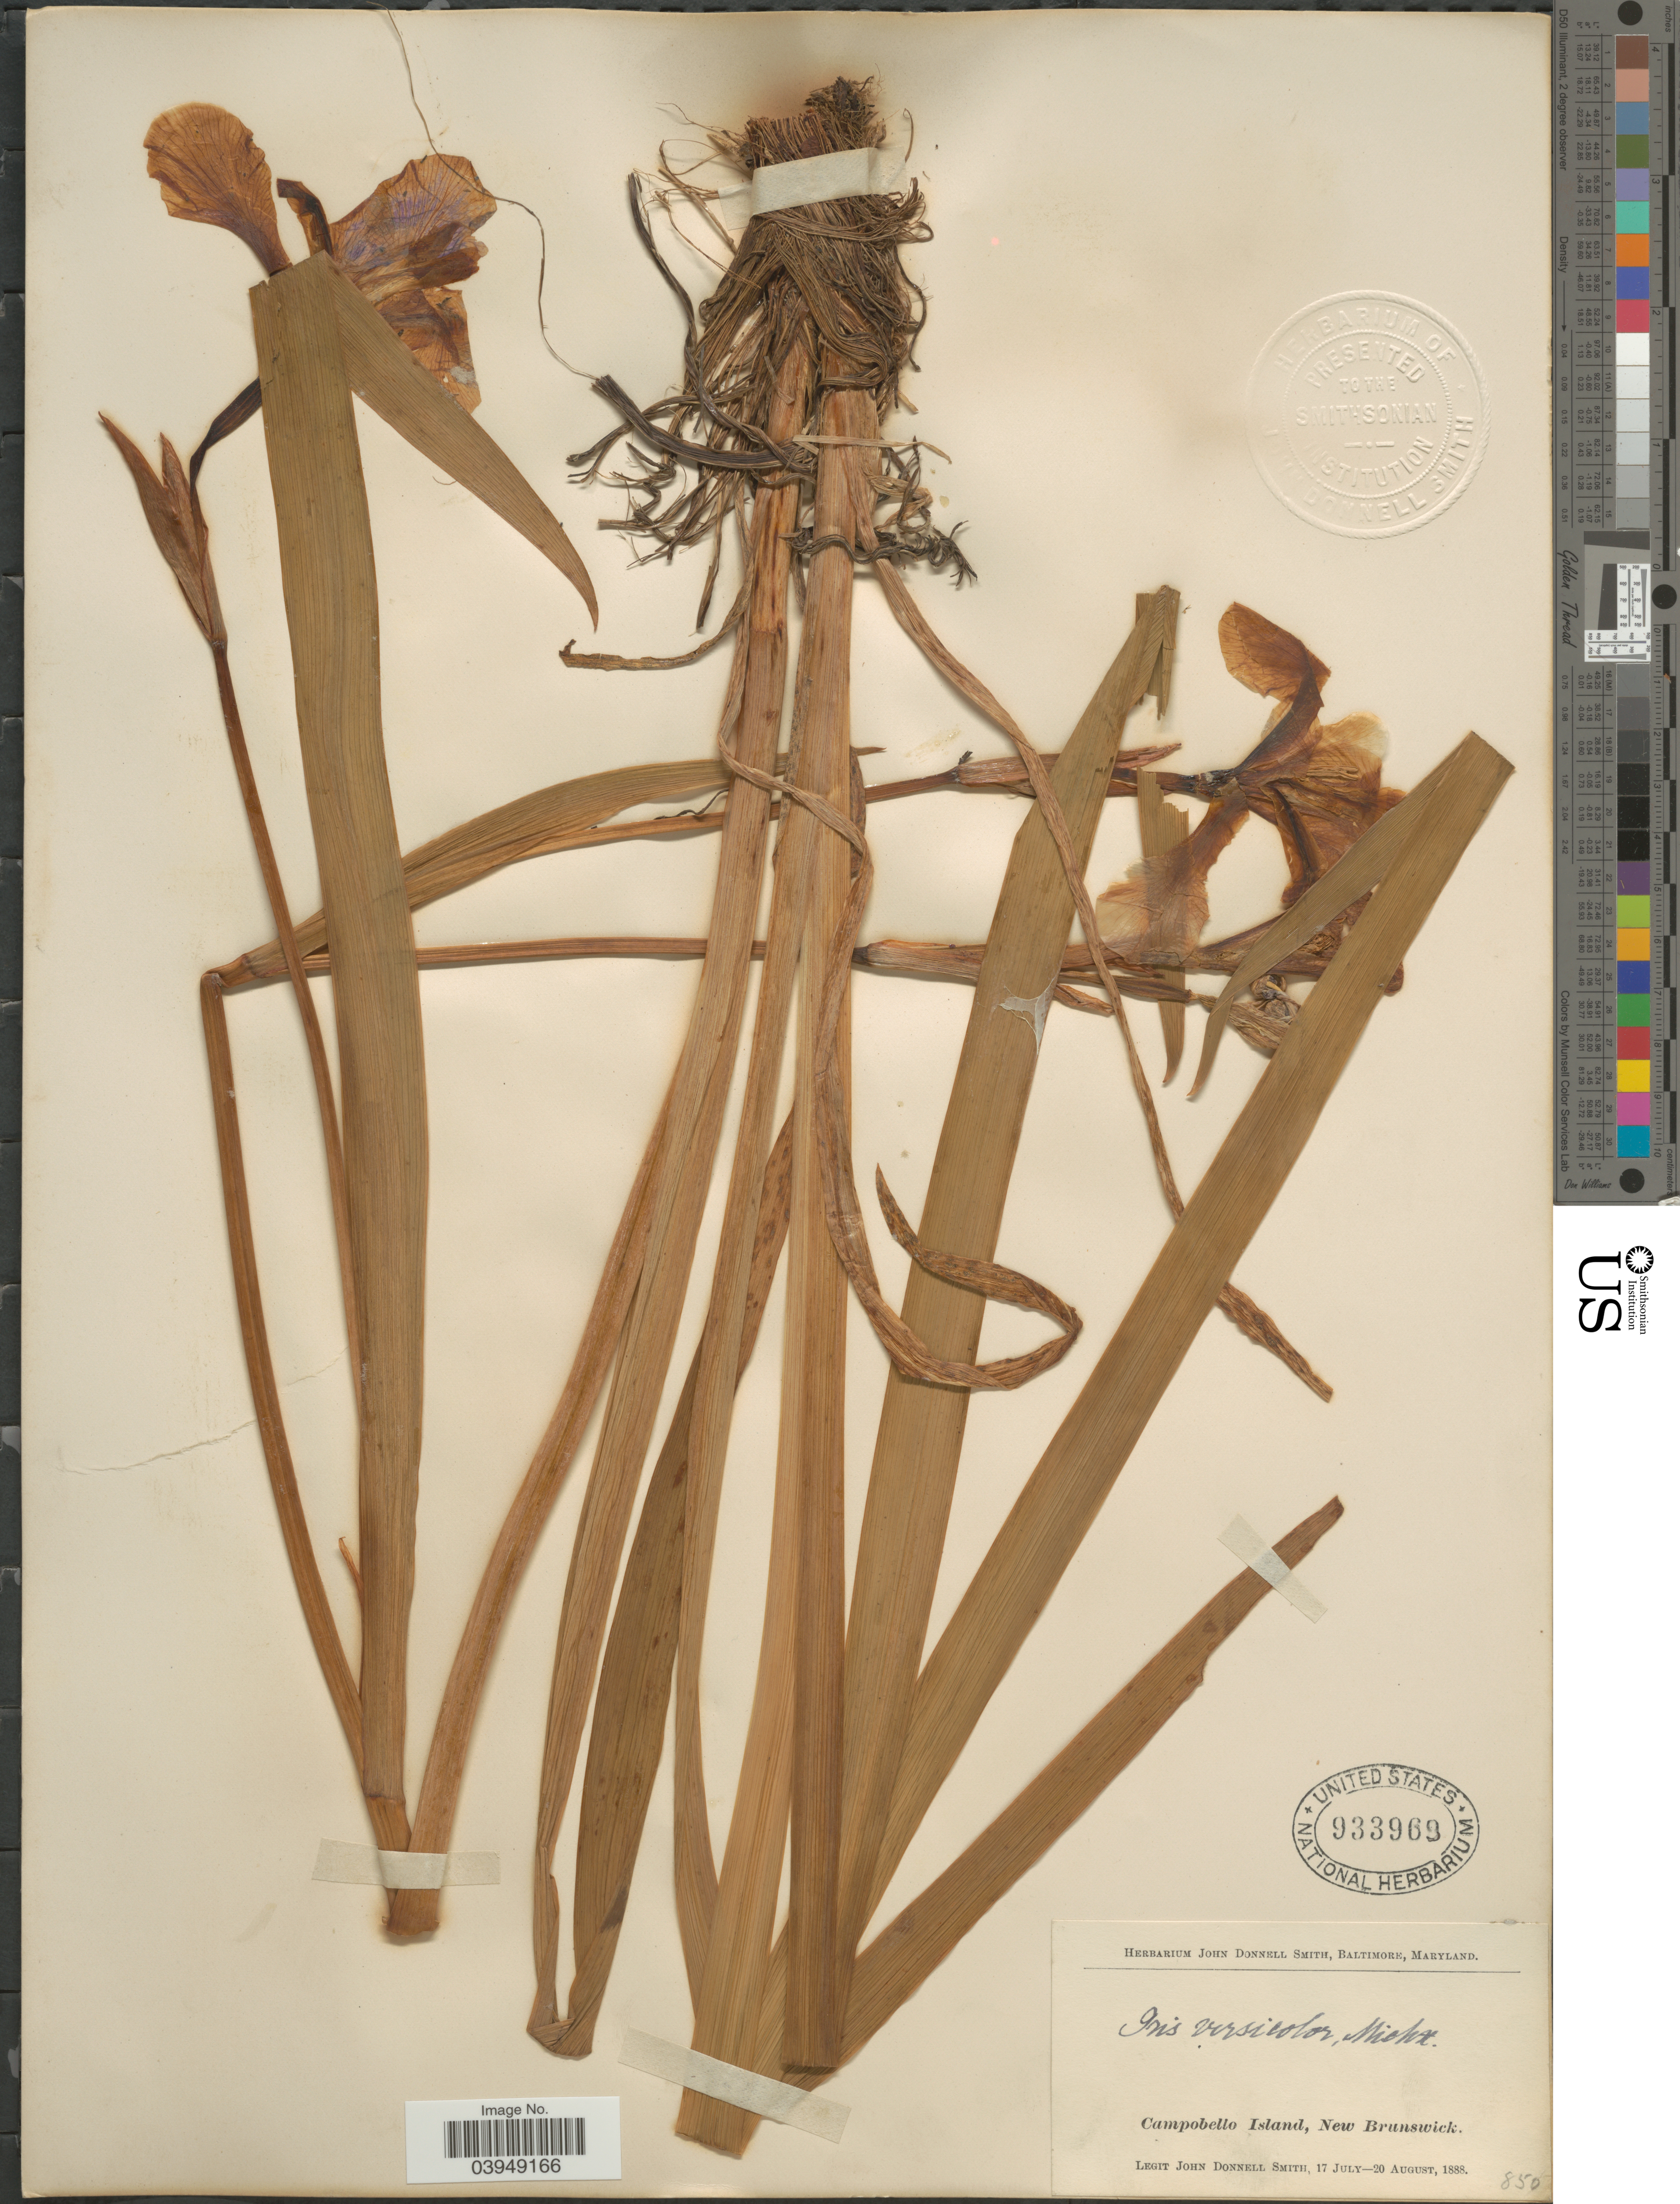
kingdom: Plantae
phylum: Tracheophyta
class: Liliopsida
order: Asparagales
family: Iridaceae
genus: Iris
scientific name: Iris versicolor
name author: L.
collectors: J. Donnell Smith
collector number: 850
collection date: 1888-07-17/1888-08-20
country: Canada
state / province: New Brunswick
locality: Campobello Island.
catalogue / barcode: US 933969